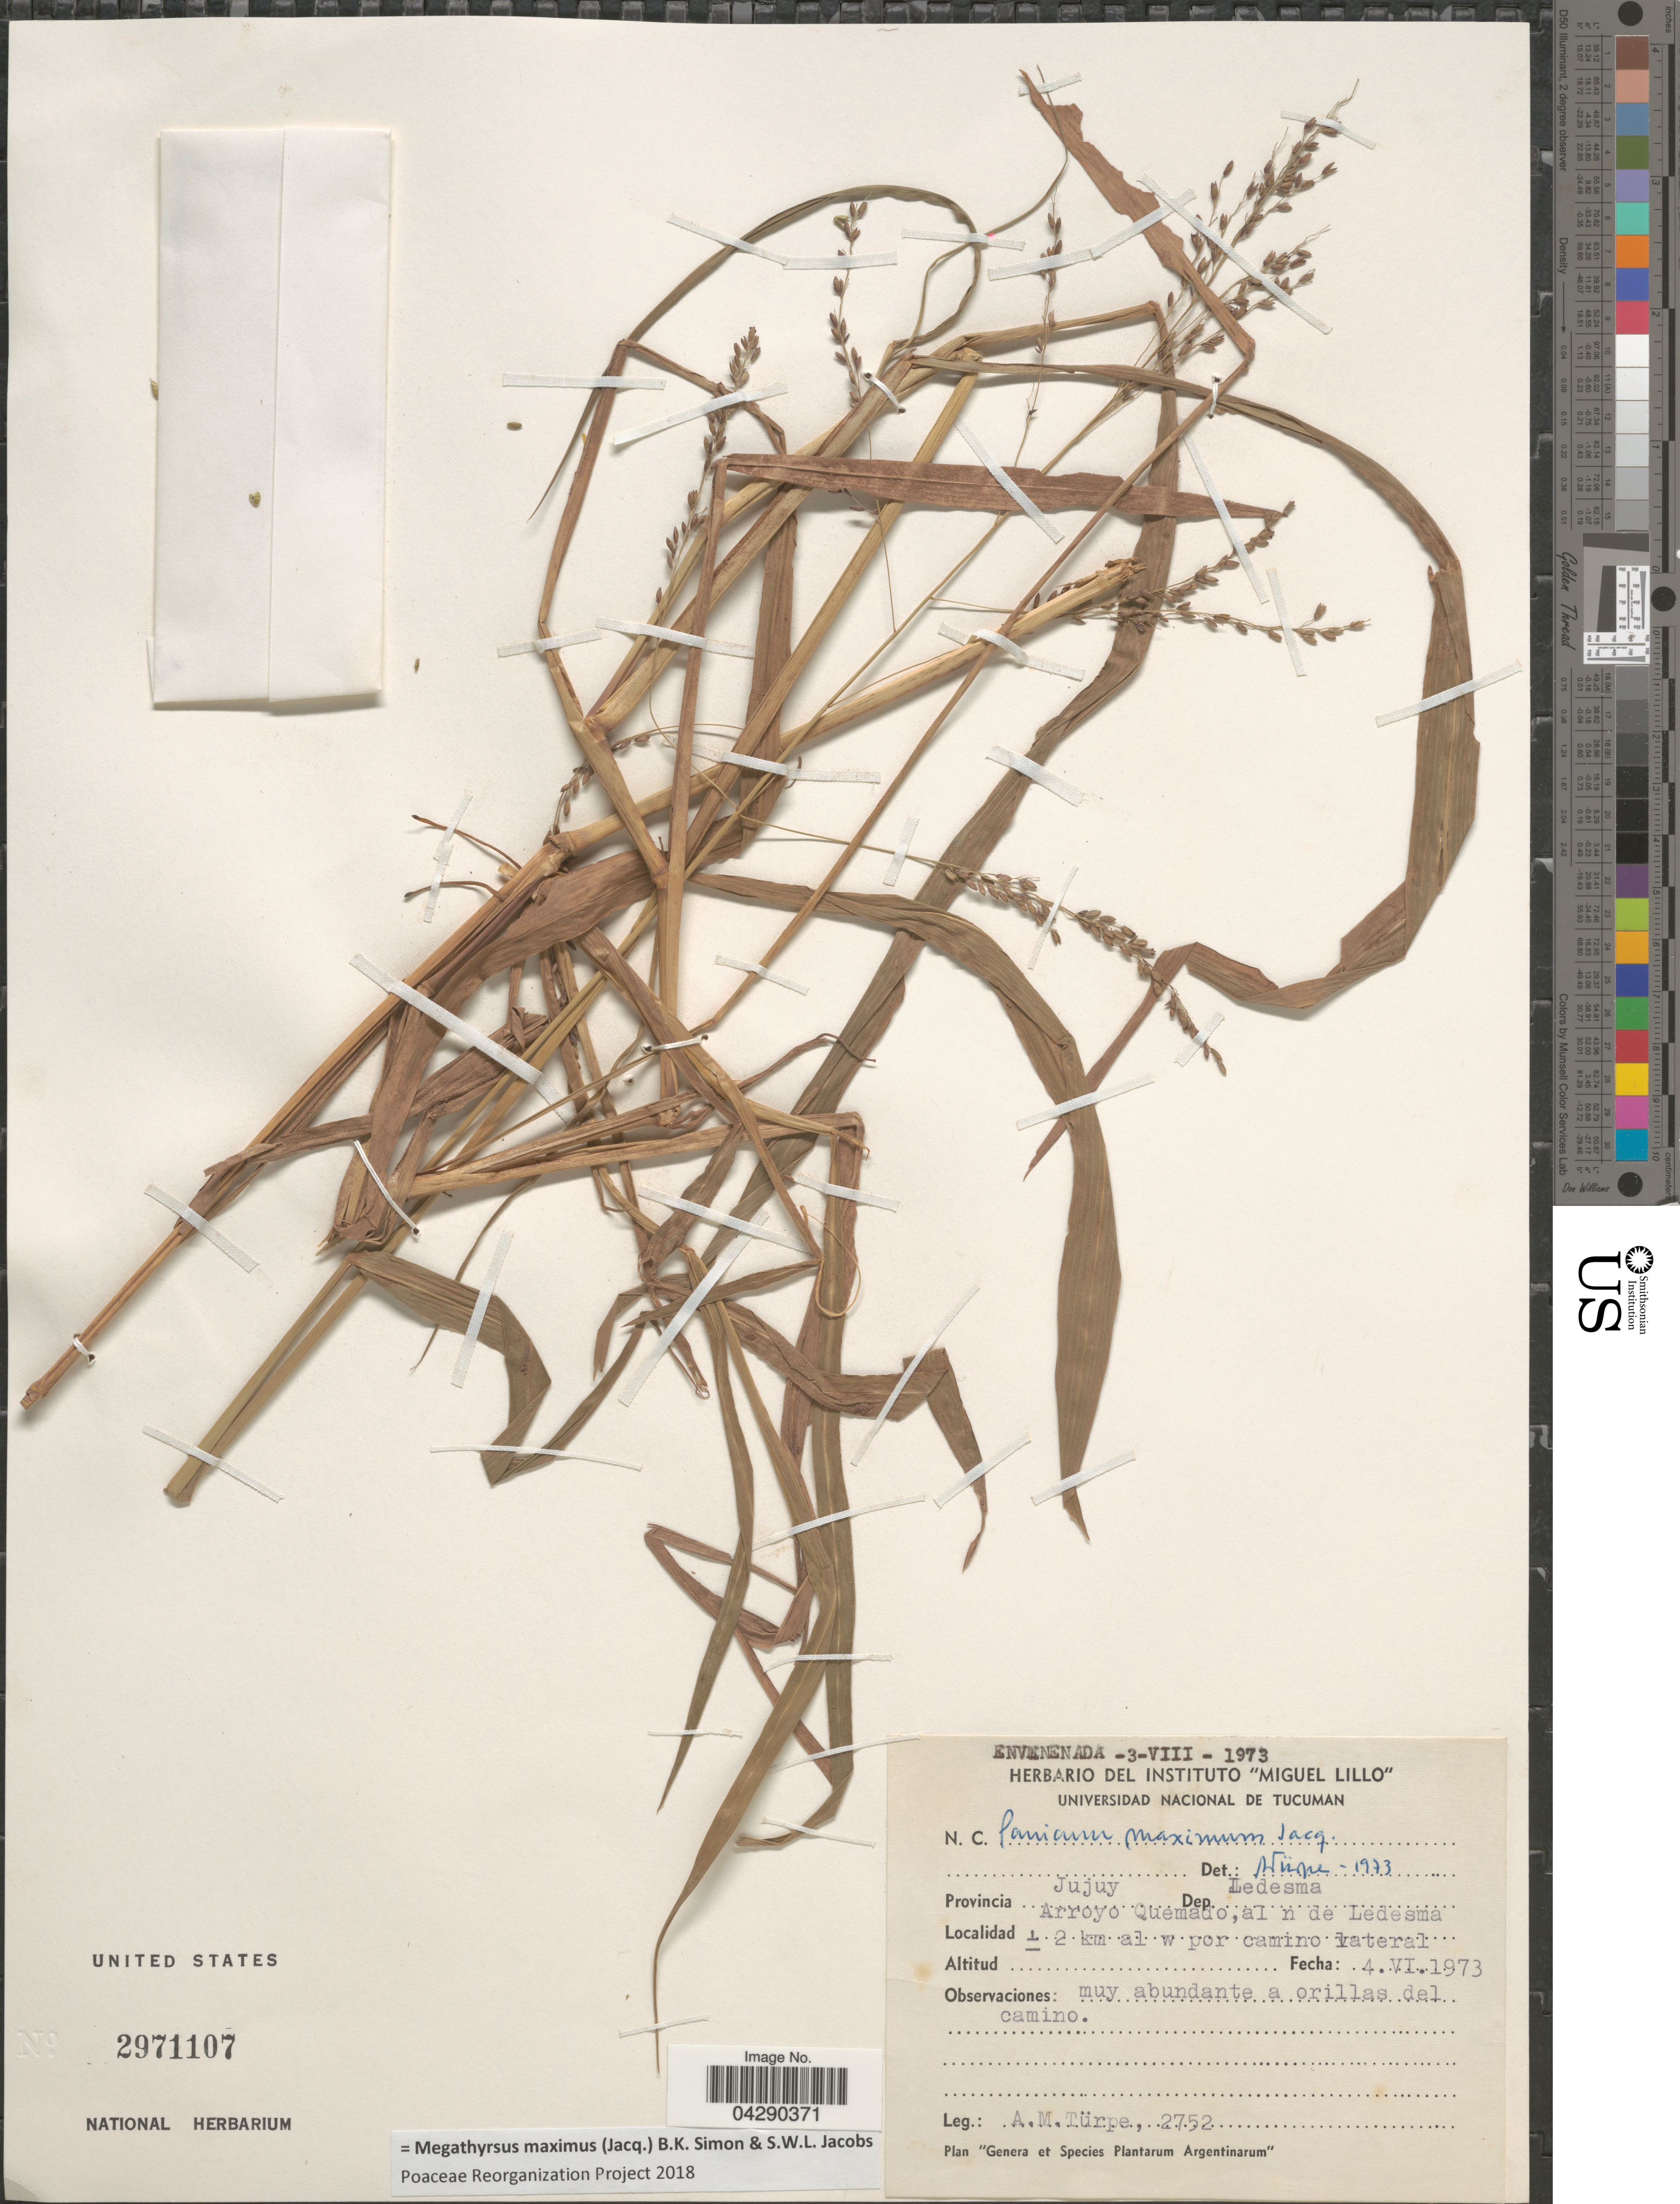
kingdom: Plantae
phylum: Tracheophyta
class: Liliopsida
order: Poales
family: Poaceae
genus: Megathyrsus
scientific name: Megathyrsus maximus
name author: (Jacq.) B.K. Simon & S.W.L. Jacobs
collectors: A. Türpe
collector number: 2752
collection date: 1973-06-04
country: Argentina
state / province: Jujuy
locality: Dep. Ledesma. Arroyo Quemado, al n de Ledesma ± 2 km al w por camino lateral.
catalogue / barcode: US 2971107